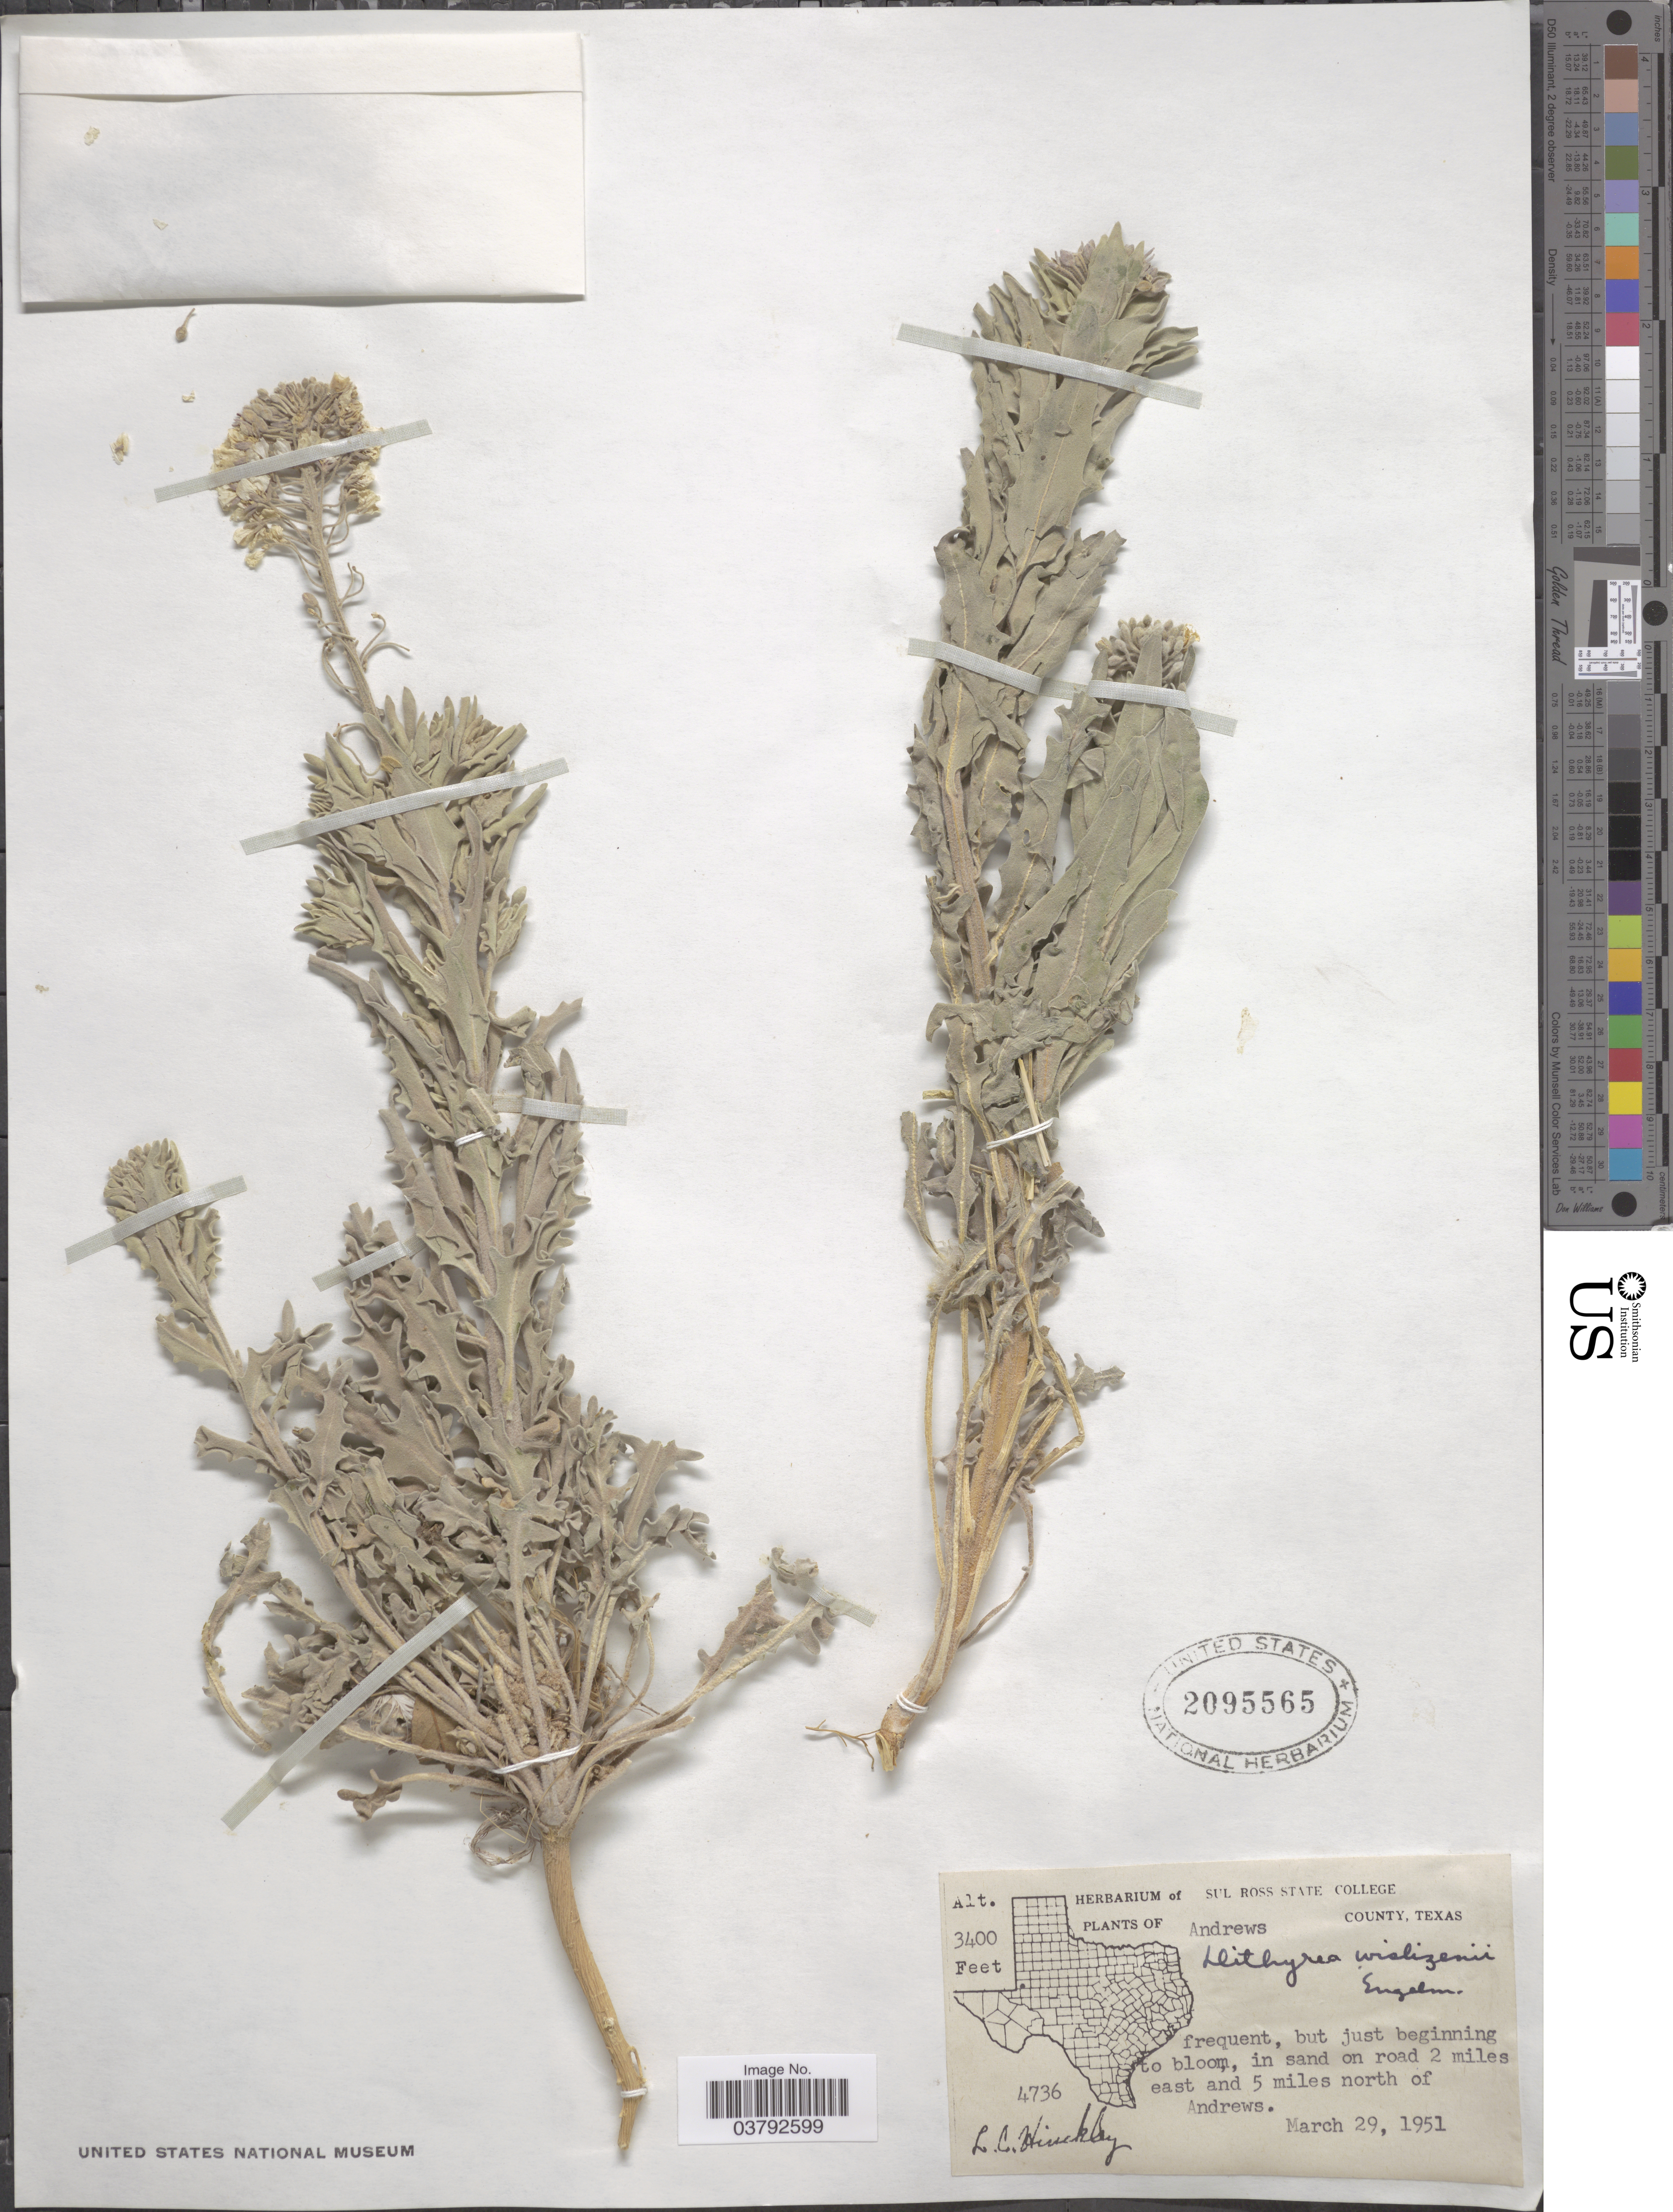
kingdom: Plantae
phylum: Tracheophyta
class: Magnoliopsida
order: Brassicales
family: Brassicaceae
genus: Dithyrea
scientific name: Dithyrea wislizeni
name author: Engelm.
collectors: L. Hinckley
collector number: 4736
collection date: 1951-03-29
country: United States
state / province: Texas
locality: Andrews County. In sand on road 2 miles east and 5 miles north of Andrews.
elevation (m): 1036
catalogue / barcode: US 2095565